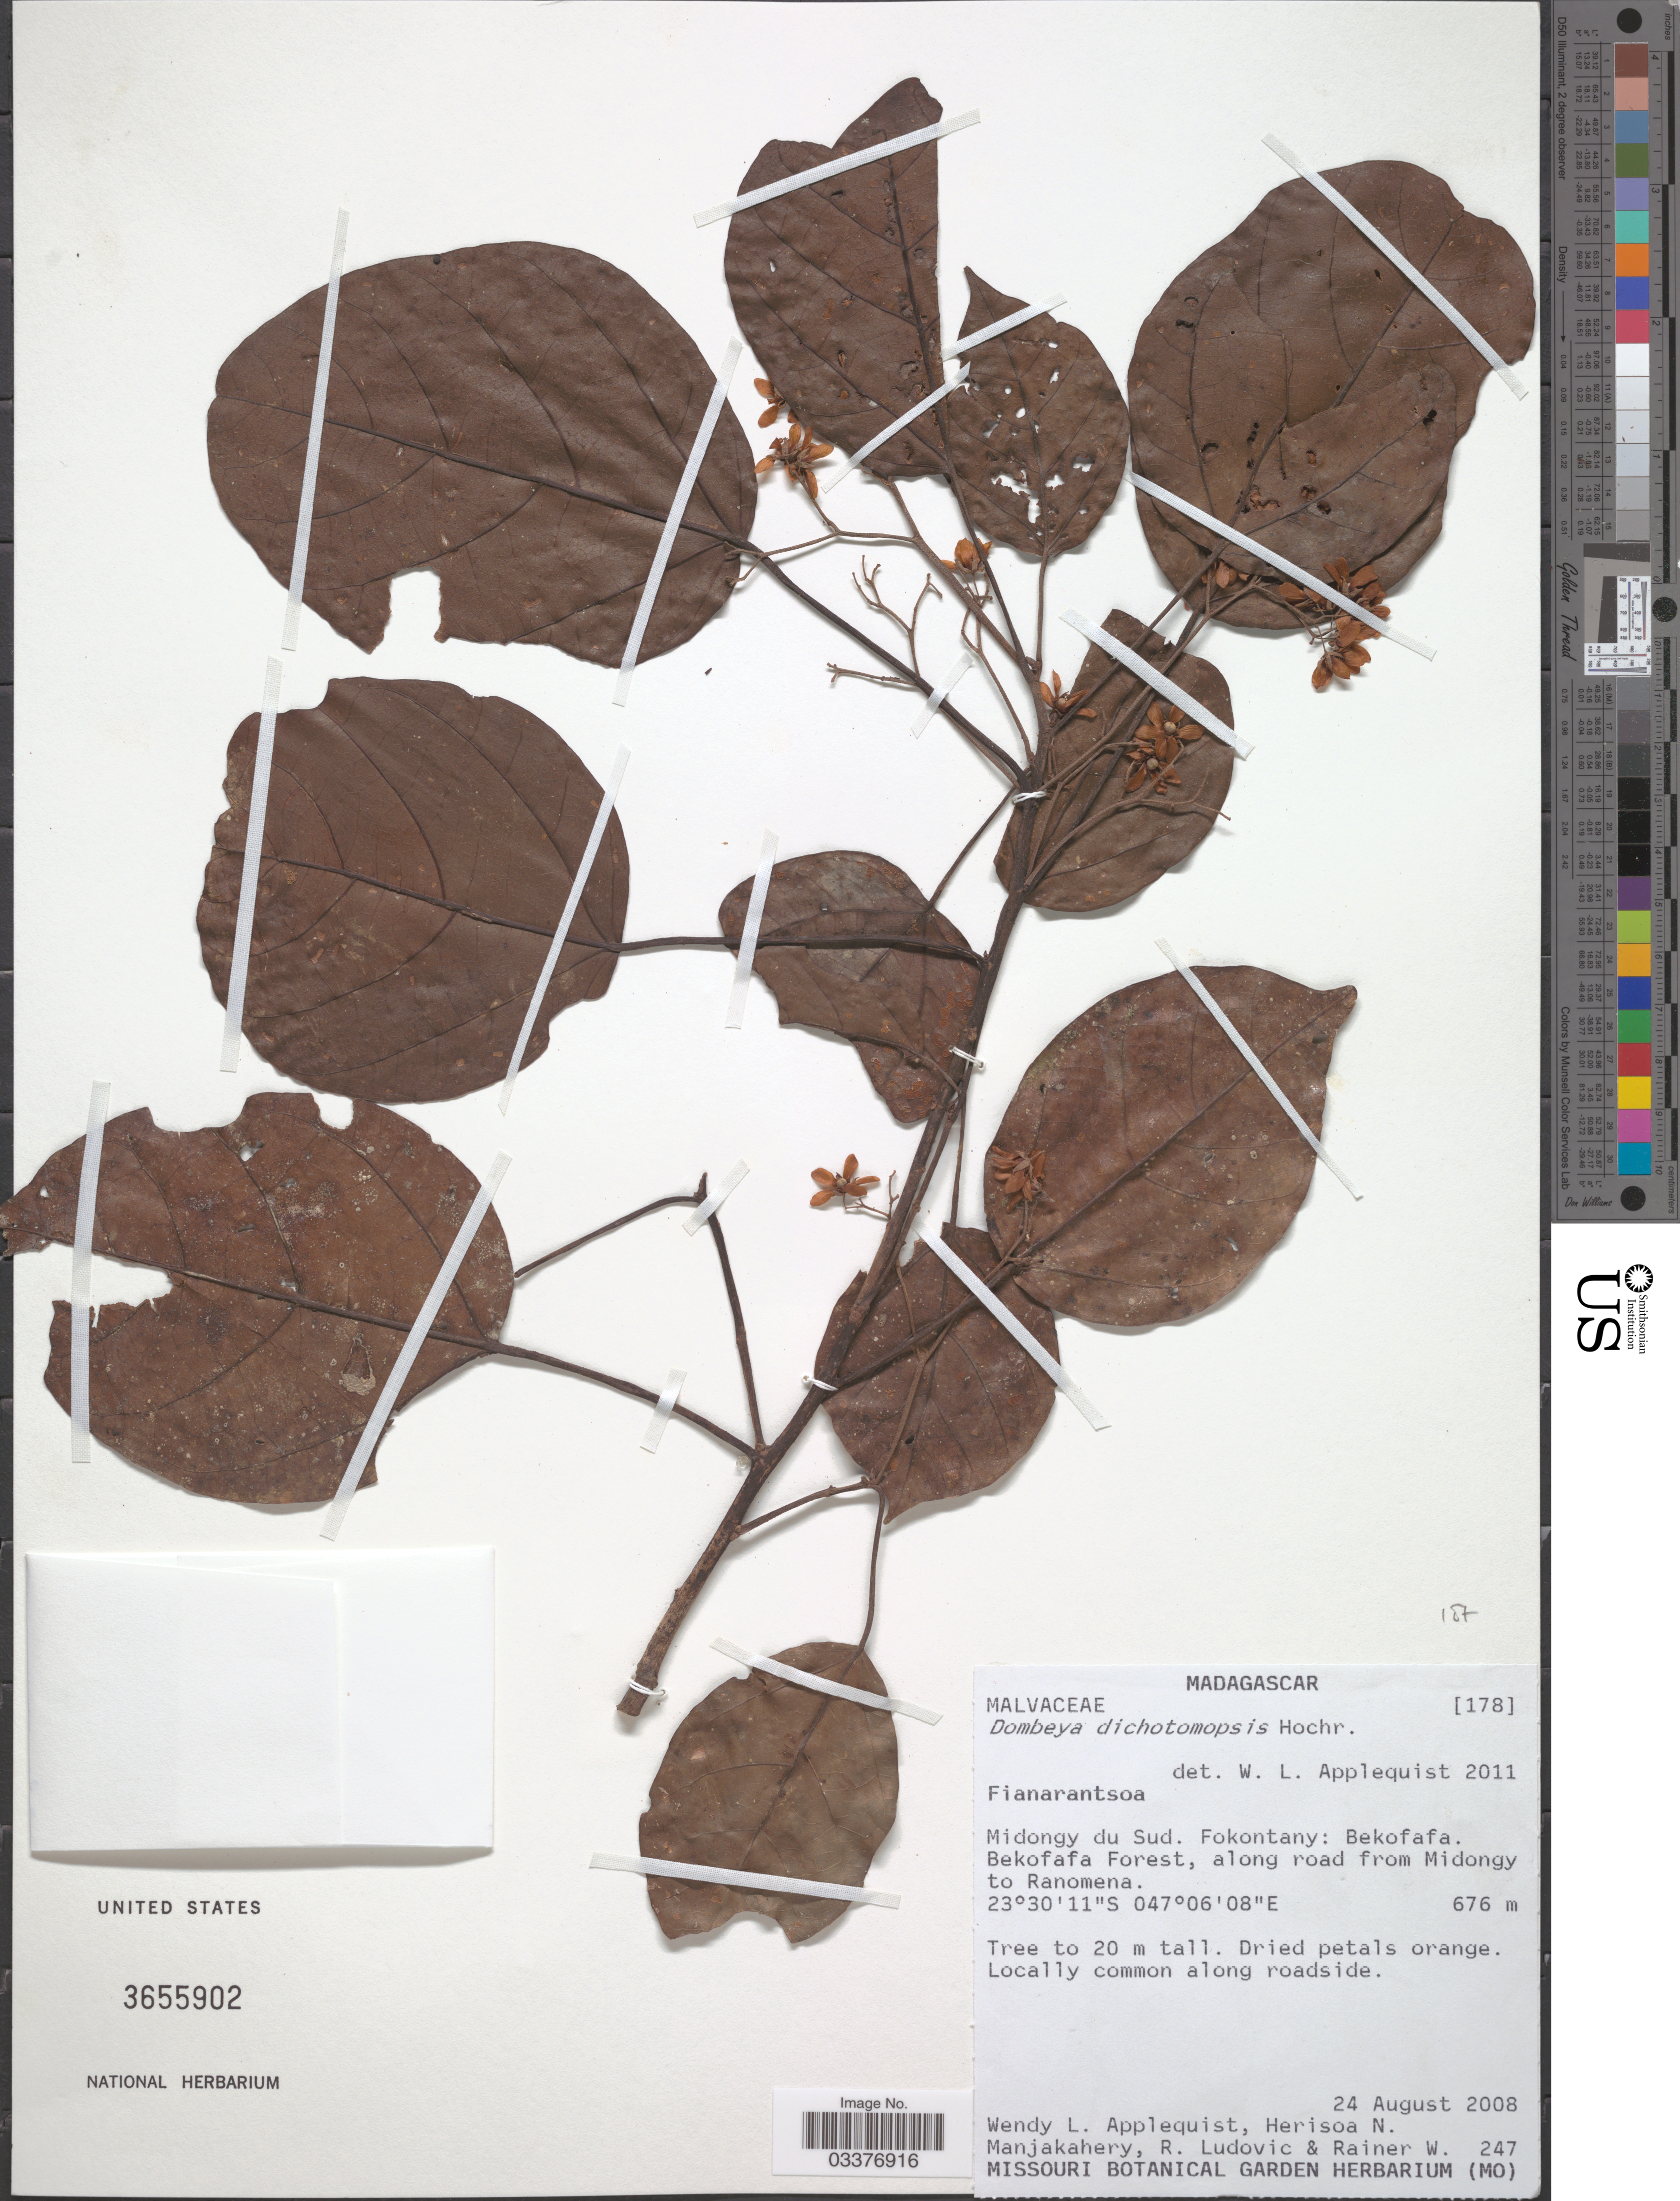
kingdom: Plantae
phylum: Tracheophyta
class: Magnoliopsida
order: Malvales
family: Malvaceae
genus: Dombeya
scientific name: Dombeya dichotomopsis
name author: Hochr.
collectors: W. Applequist, H. N. Manjakahery, R. Ludovic & W. Rainer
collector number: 247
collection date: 2008-08-24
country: Madagascar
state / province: Atsimo-Atsinanana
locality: Midongy du Sud. Fokontany: Bekofafa. Bekofafa Forest, along road from Midongy to Ranomena.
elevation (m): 676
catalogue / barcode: US 3655902